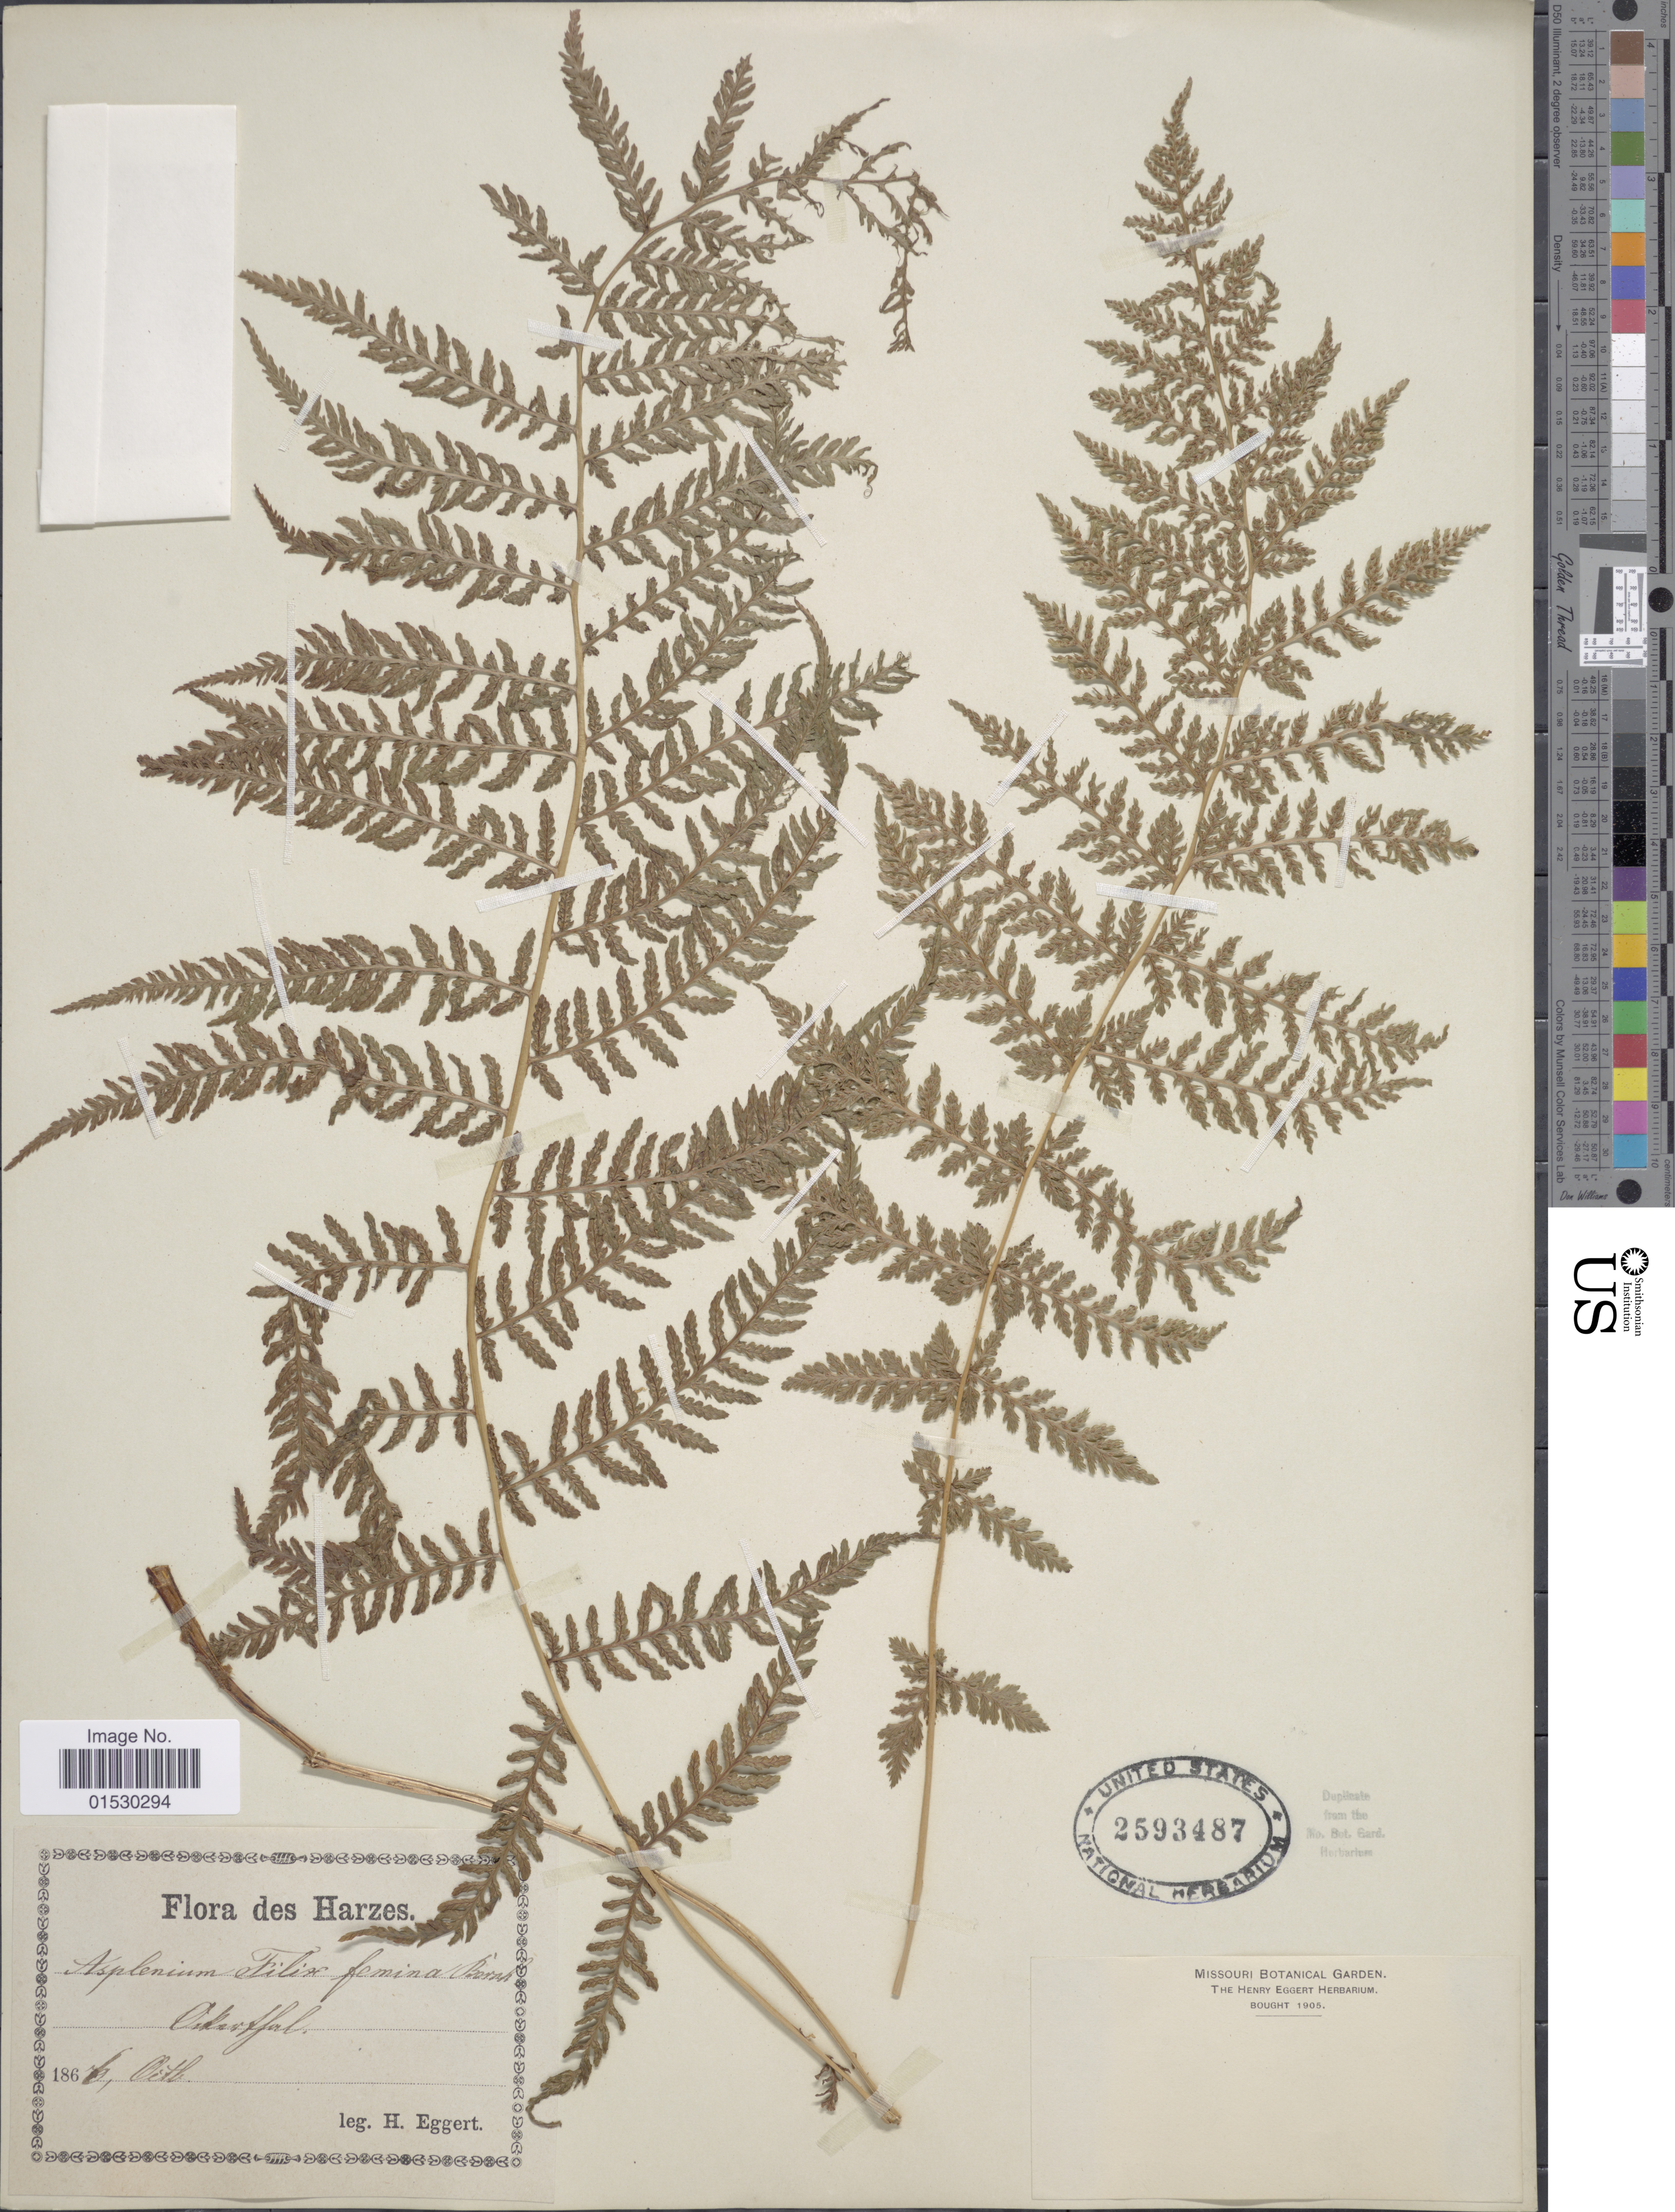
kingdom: Plantae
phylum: Tracheophyta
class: Polypodiopsida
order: Polypodiales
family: Athyriaceae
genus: Athyrium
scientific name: Athyrium filix-femina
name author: (L.) Roth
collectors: H. Eggert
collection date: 1866-10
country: Germany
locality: Harzes, Onkertfal [interpreted]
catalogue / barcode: US 2593487